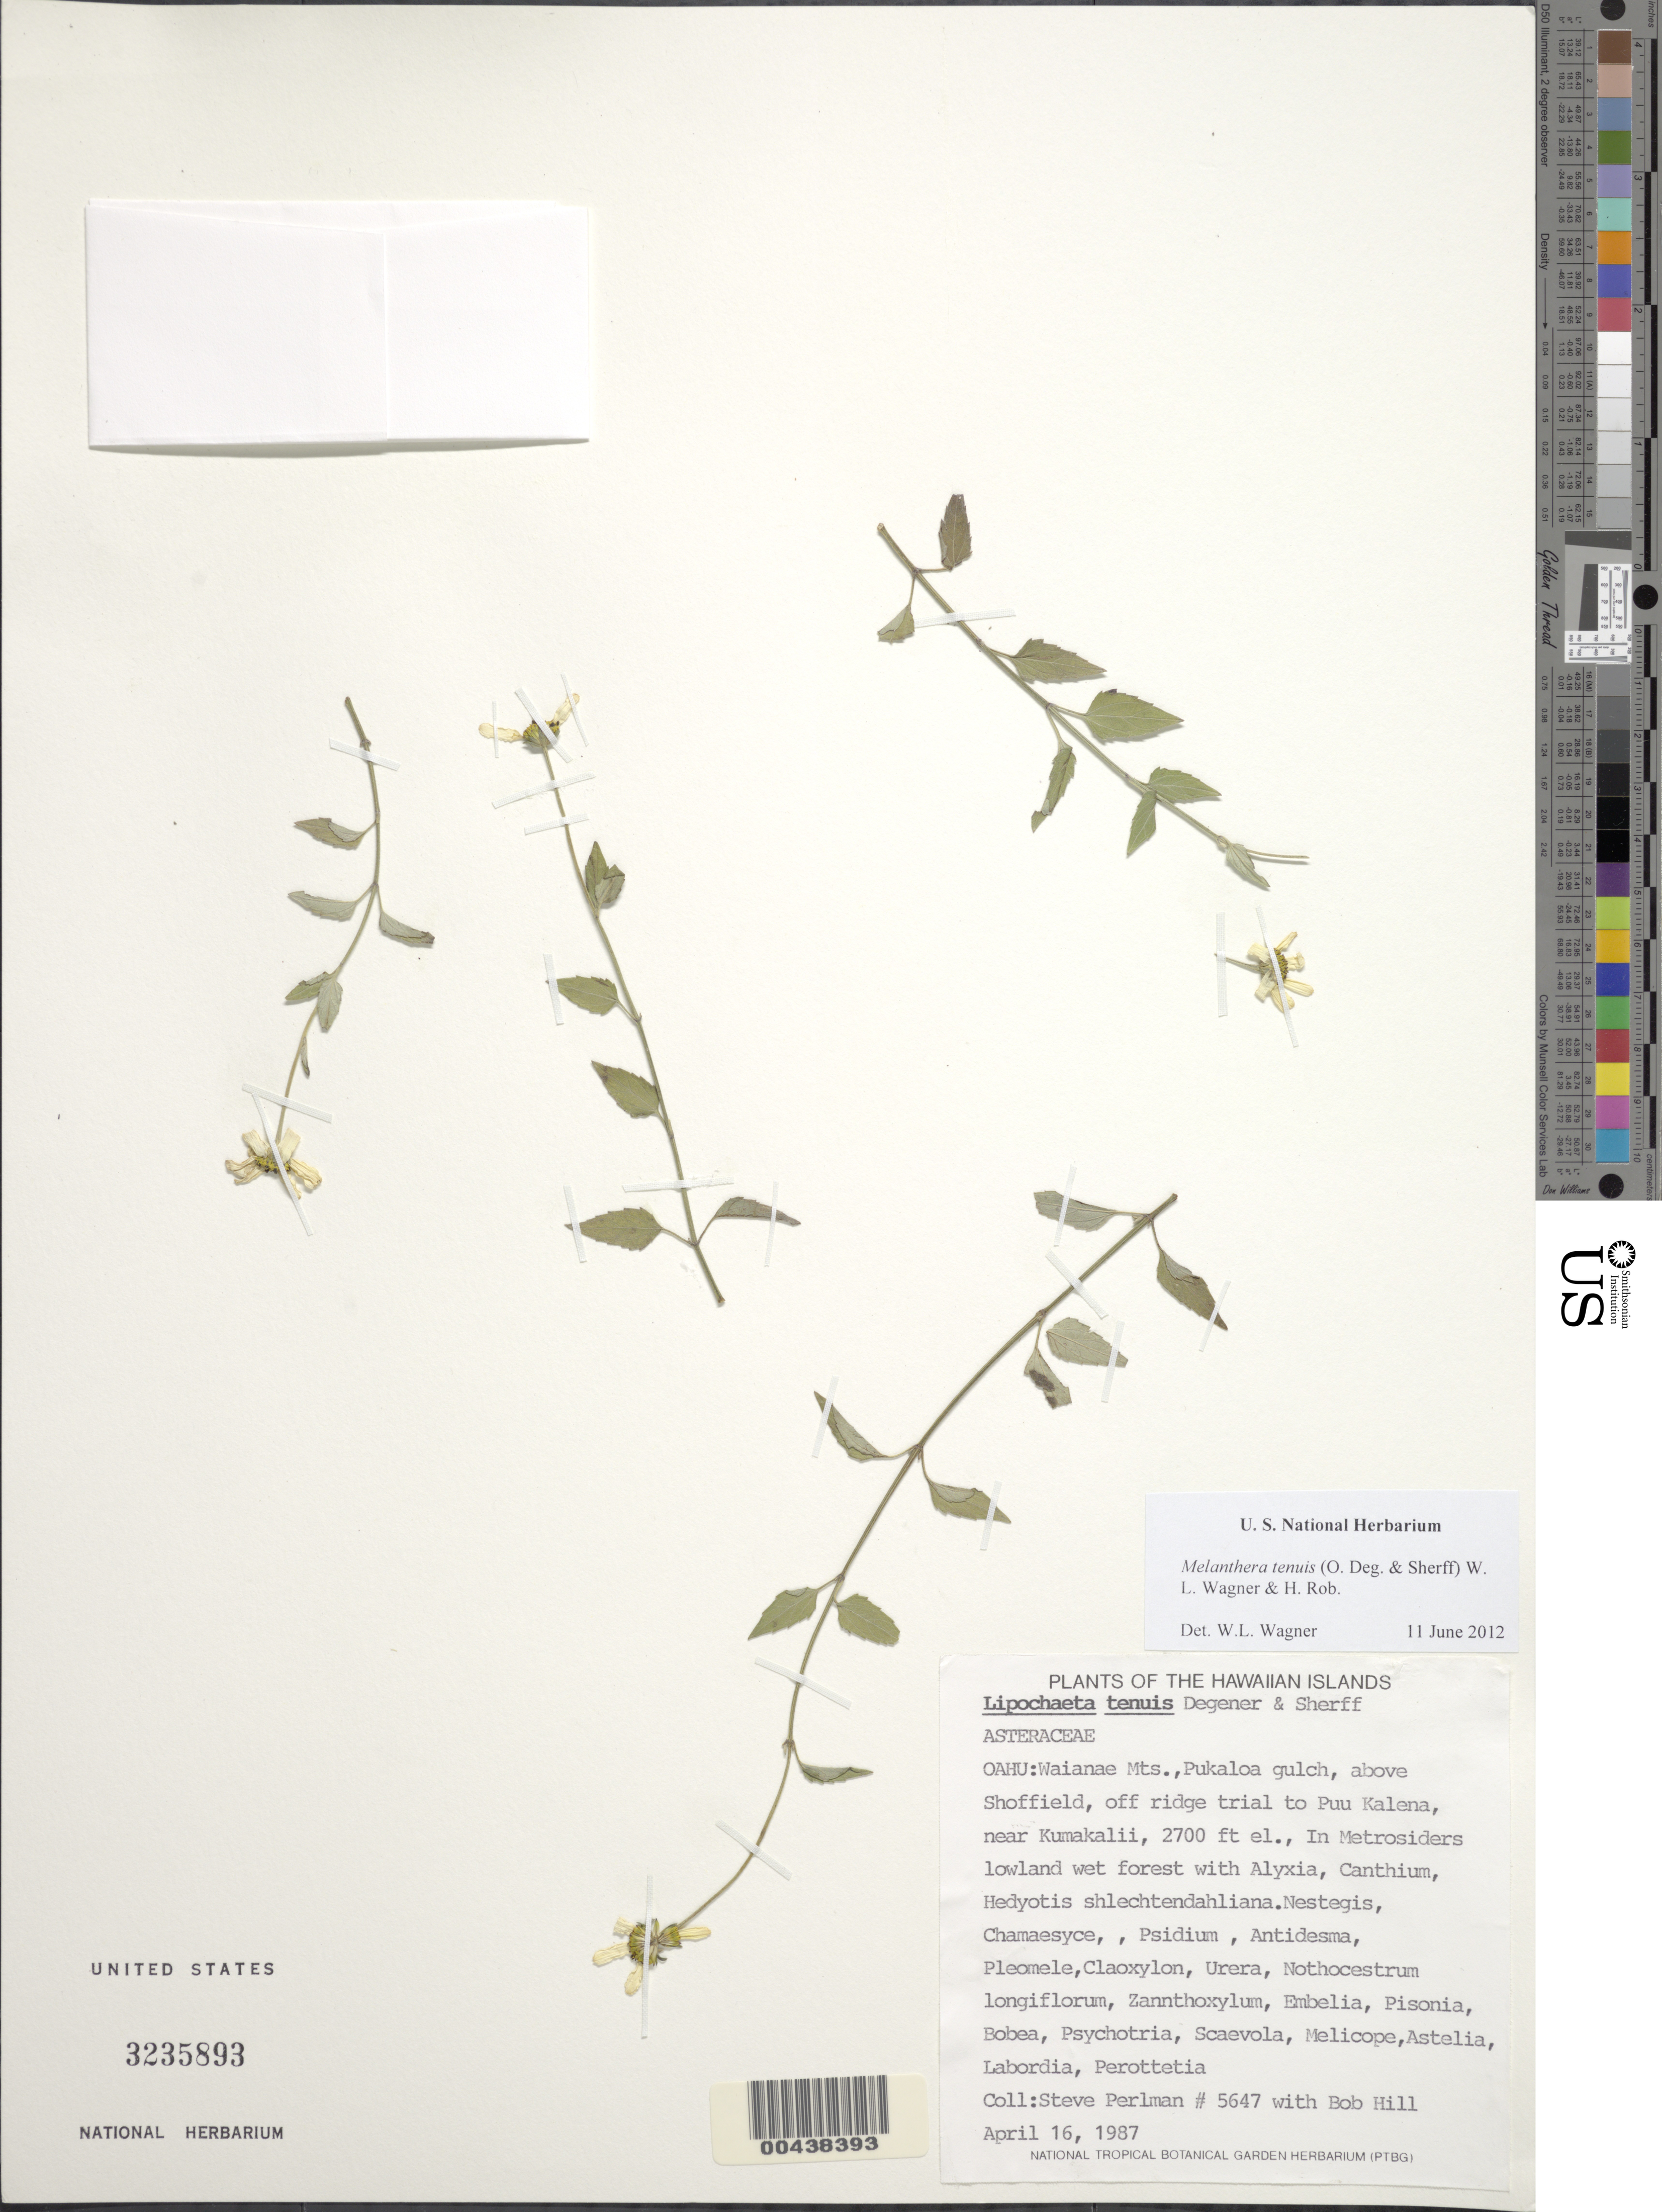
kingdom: Plantae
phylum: Tracheophyta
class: Magnoliopsida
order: Asterales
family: Asteraceae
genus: Wollastonia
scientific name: Wollastonia tenuis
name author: (O. Deg. & Sherff) Orchard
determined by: Wagner, W. L., (BOT), Smithsonian Institution - National Museum of Natural History (UNITED STATES)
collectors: S. P. Perlman & B. Hill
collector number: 5647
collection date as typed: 16 Apr 1987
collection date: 1987-04-16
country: United States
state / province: Hawaii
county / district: Honolulu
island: Oahu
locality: Waianae Mts., Pukaloa gulch, above Schoffield, off ridge trail to Puu Kalena, near Kumakalii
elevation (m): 823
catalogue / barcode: US 3235893